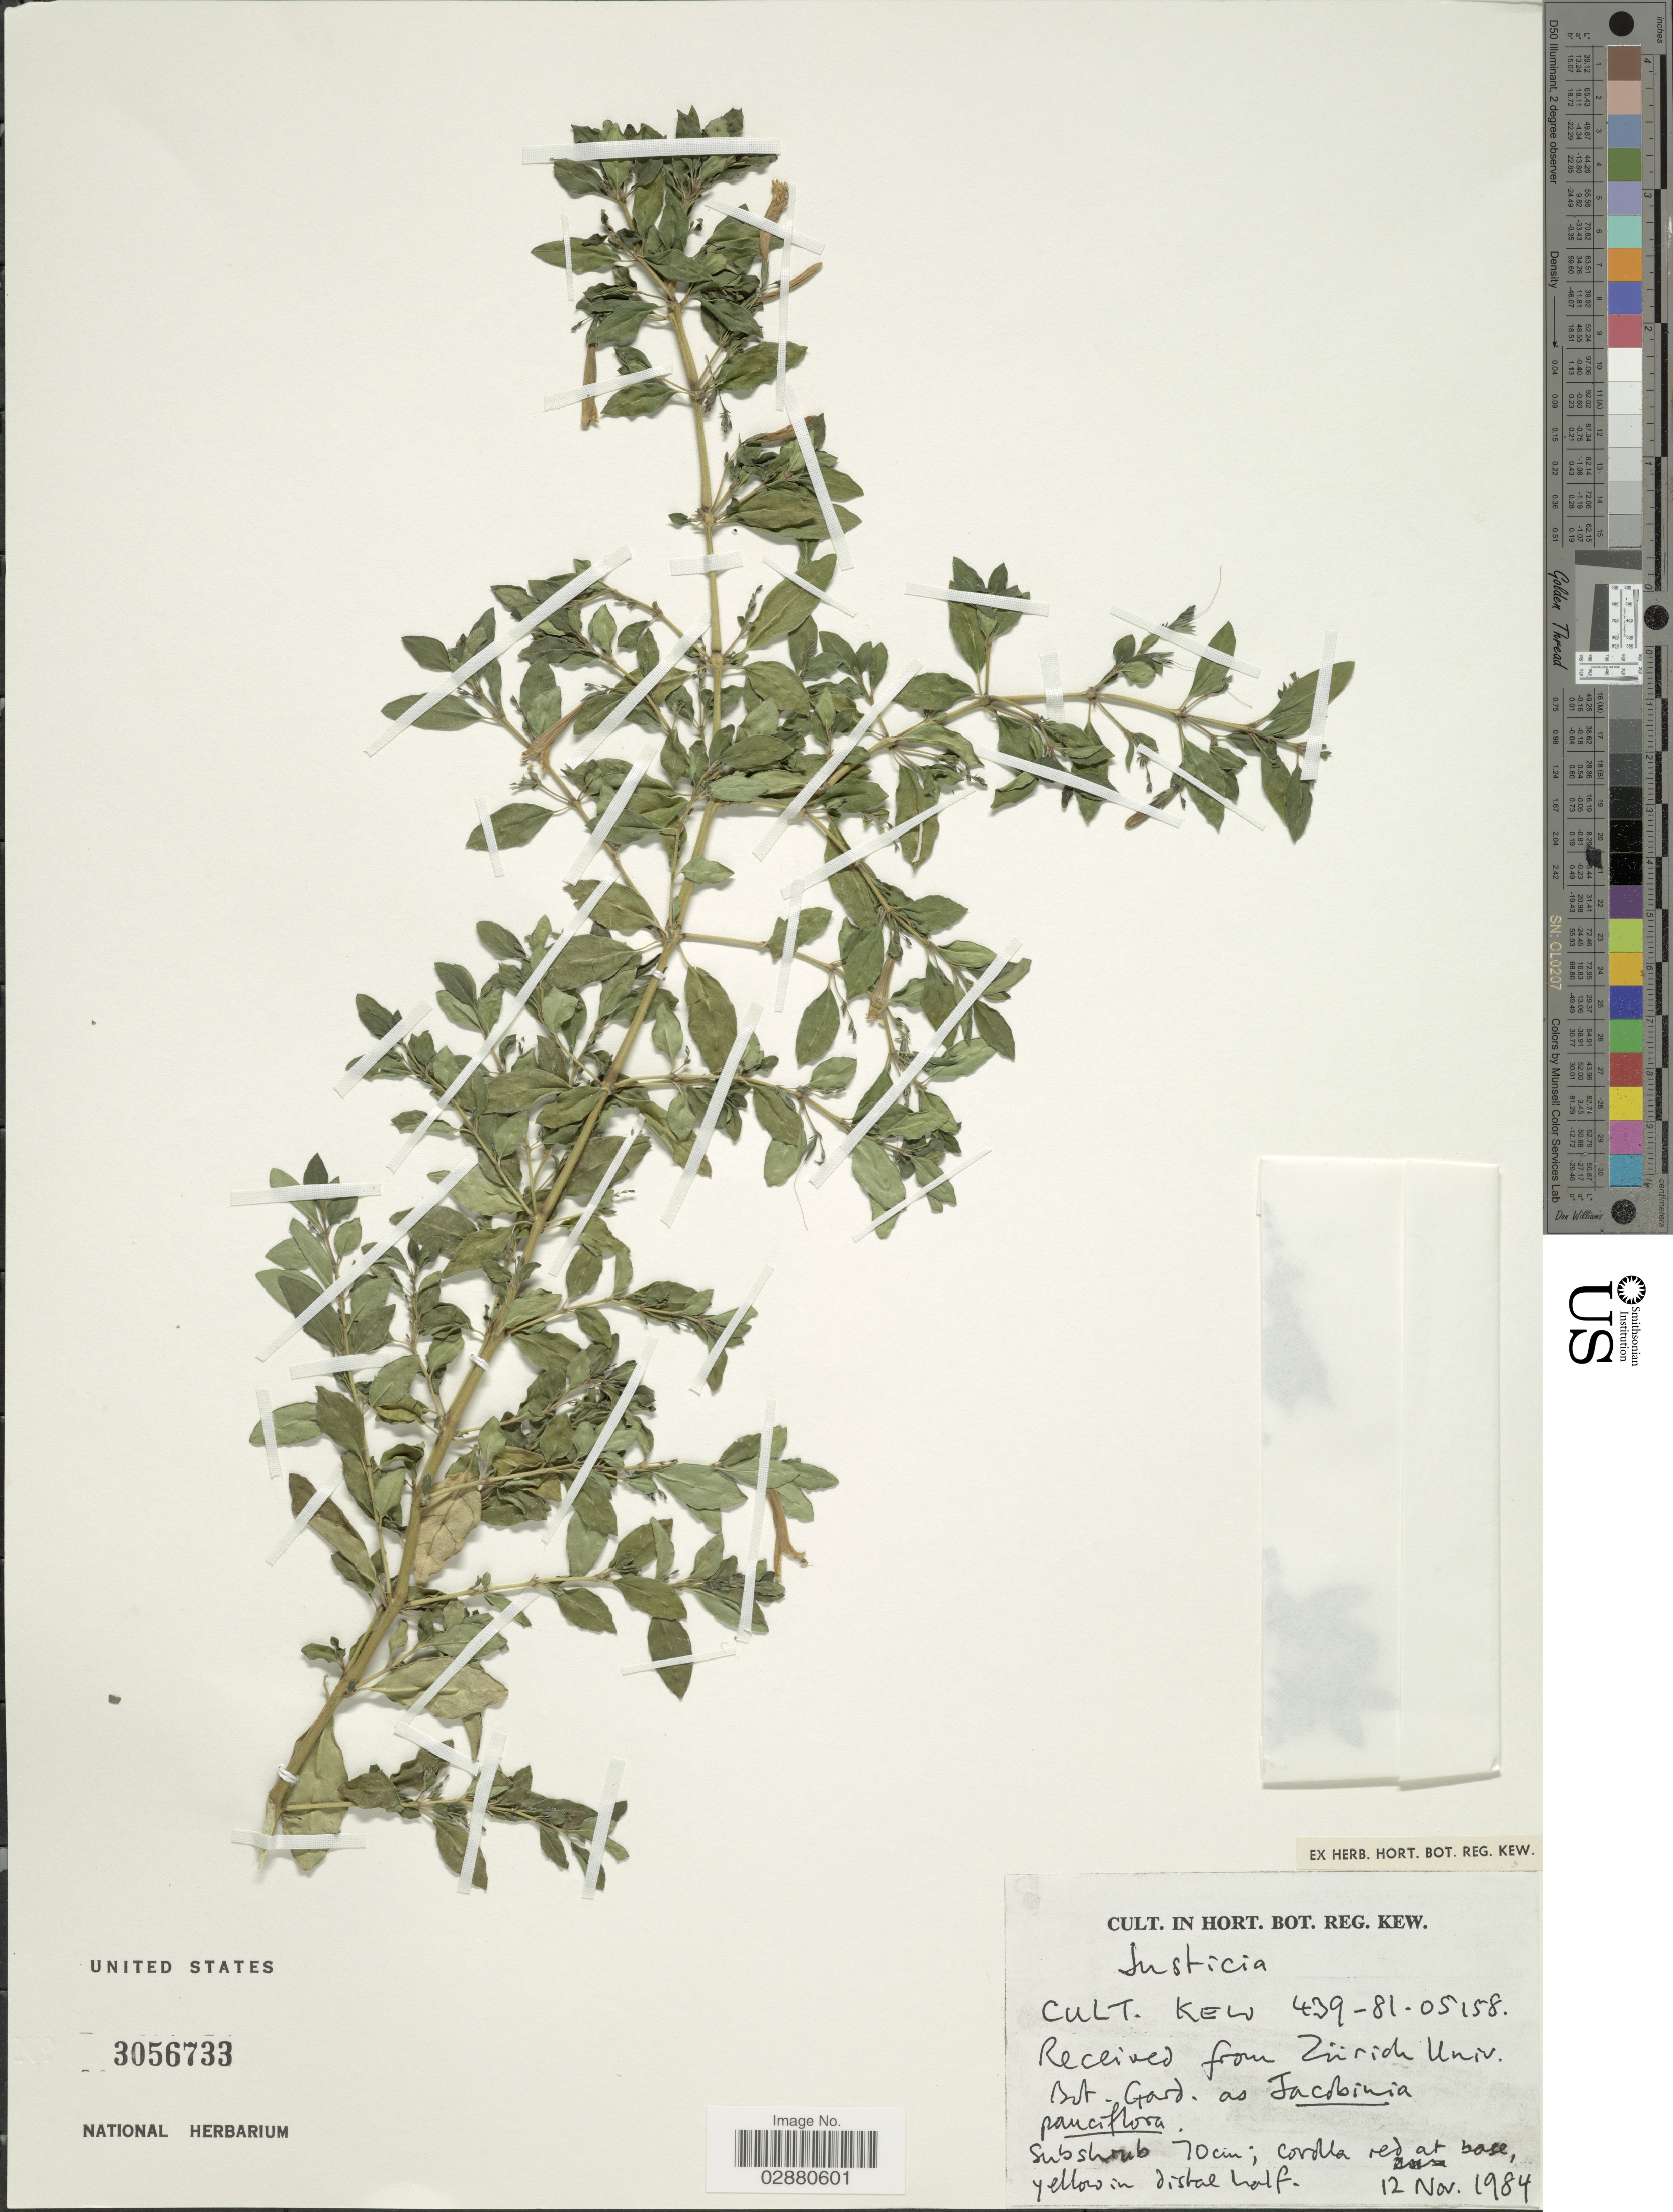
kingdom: Plantae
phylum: Tracheophyta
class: Magnoliopsida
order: Lamiales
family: Acanthaceae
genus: Justicia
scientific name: Justicia rizzinii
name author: Wassh. & J.R.I. Wood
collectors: ex herb. Hort. Reg. Kew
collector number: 439-8105158?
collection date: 1984-11-12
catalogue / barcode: US 3056733